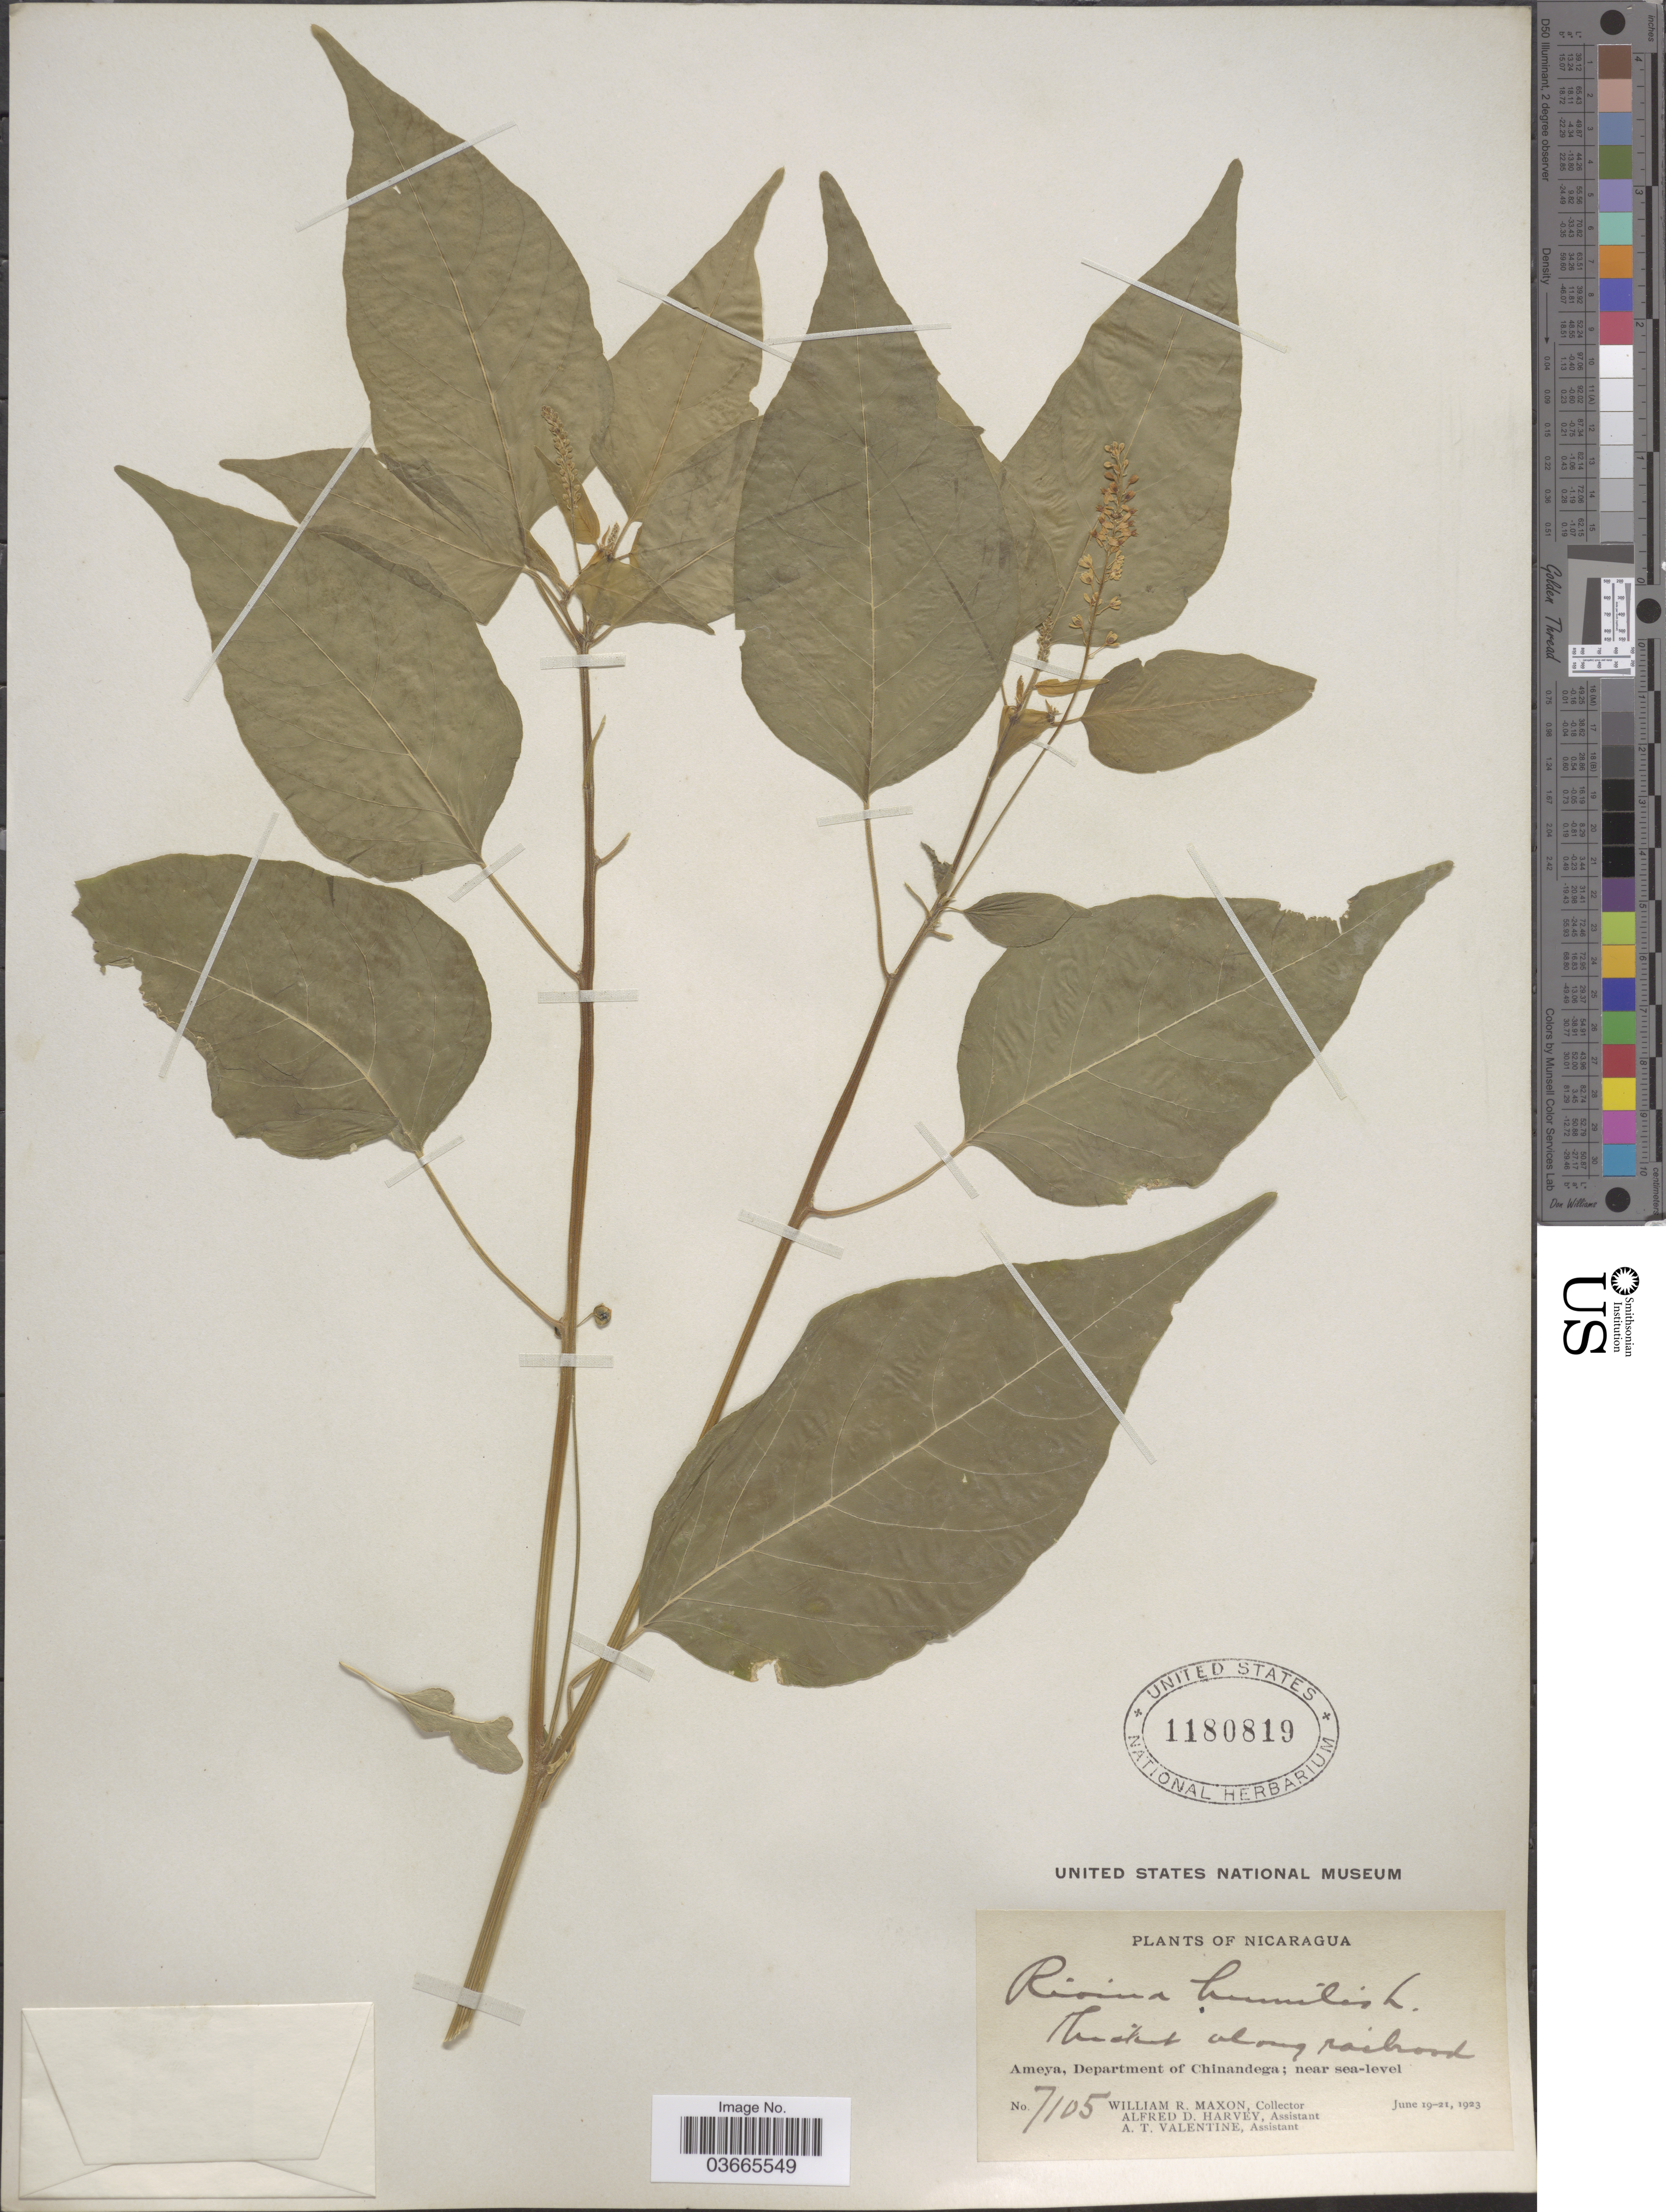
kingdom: Plantae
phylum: Tracheophyta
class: Magnoliopsida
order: Caryophyllales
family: Phytolaccaceae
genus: Rivina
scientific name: Rivina humilis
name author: L.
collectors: W. R. Maxon, A. D. Harvey & A. Valentine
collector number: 7105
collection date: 1923-06-19/1923-06-21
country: Nicaragua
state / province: Chinandega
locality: Ameya, Department of Chinandega.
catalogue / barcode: US 1180819